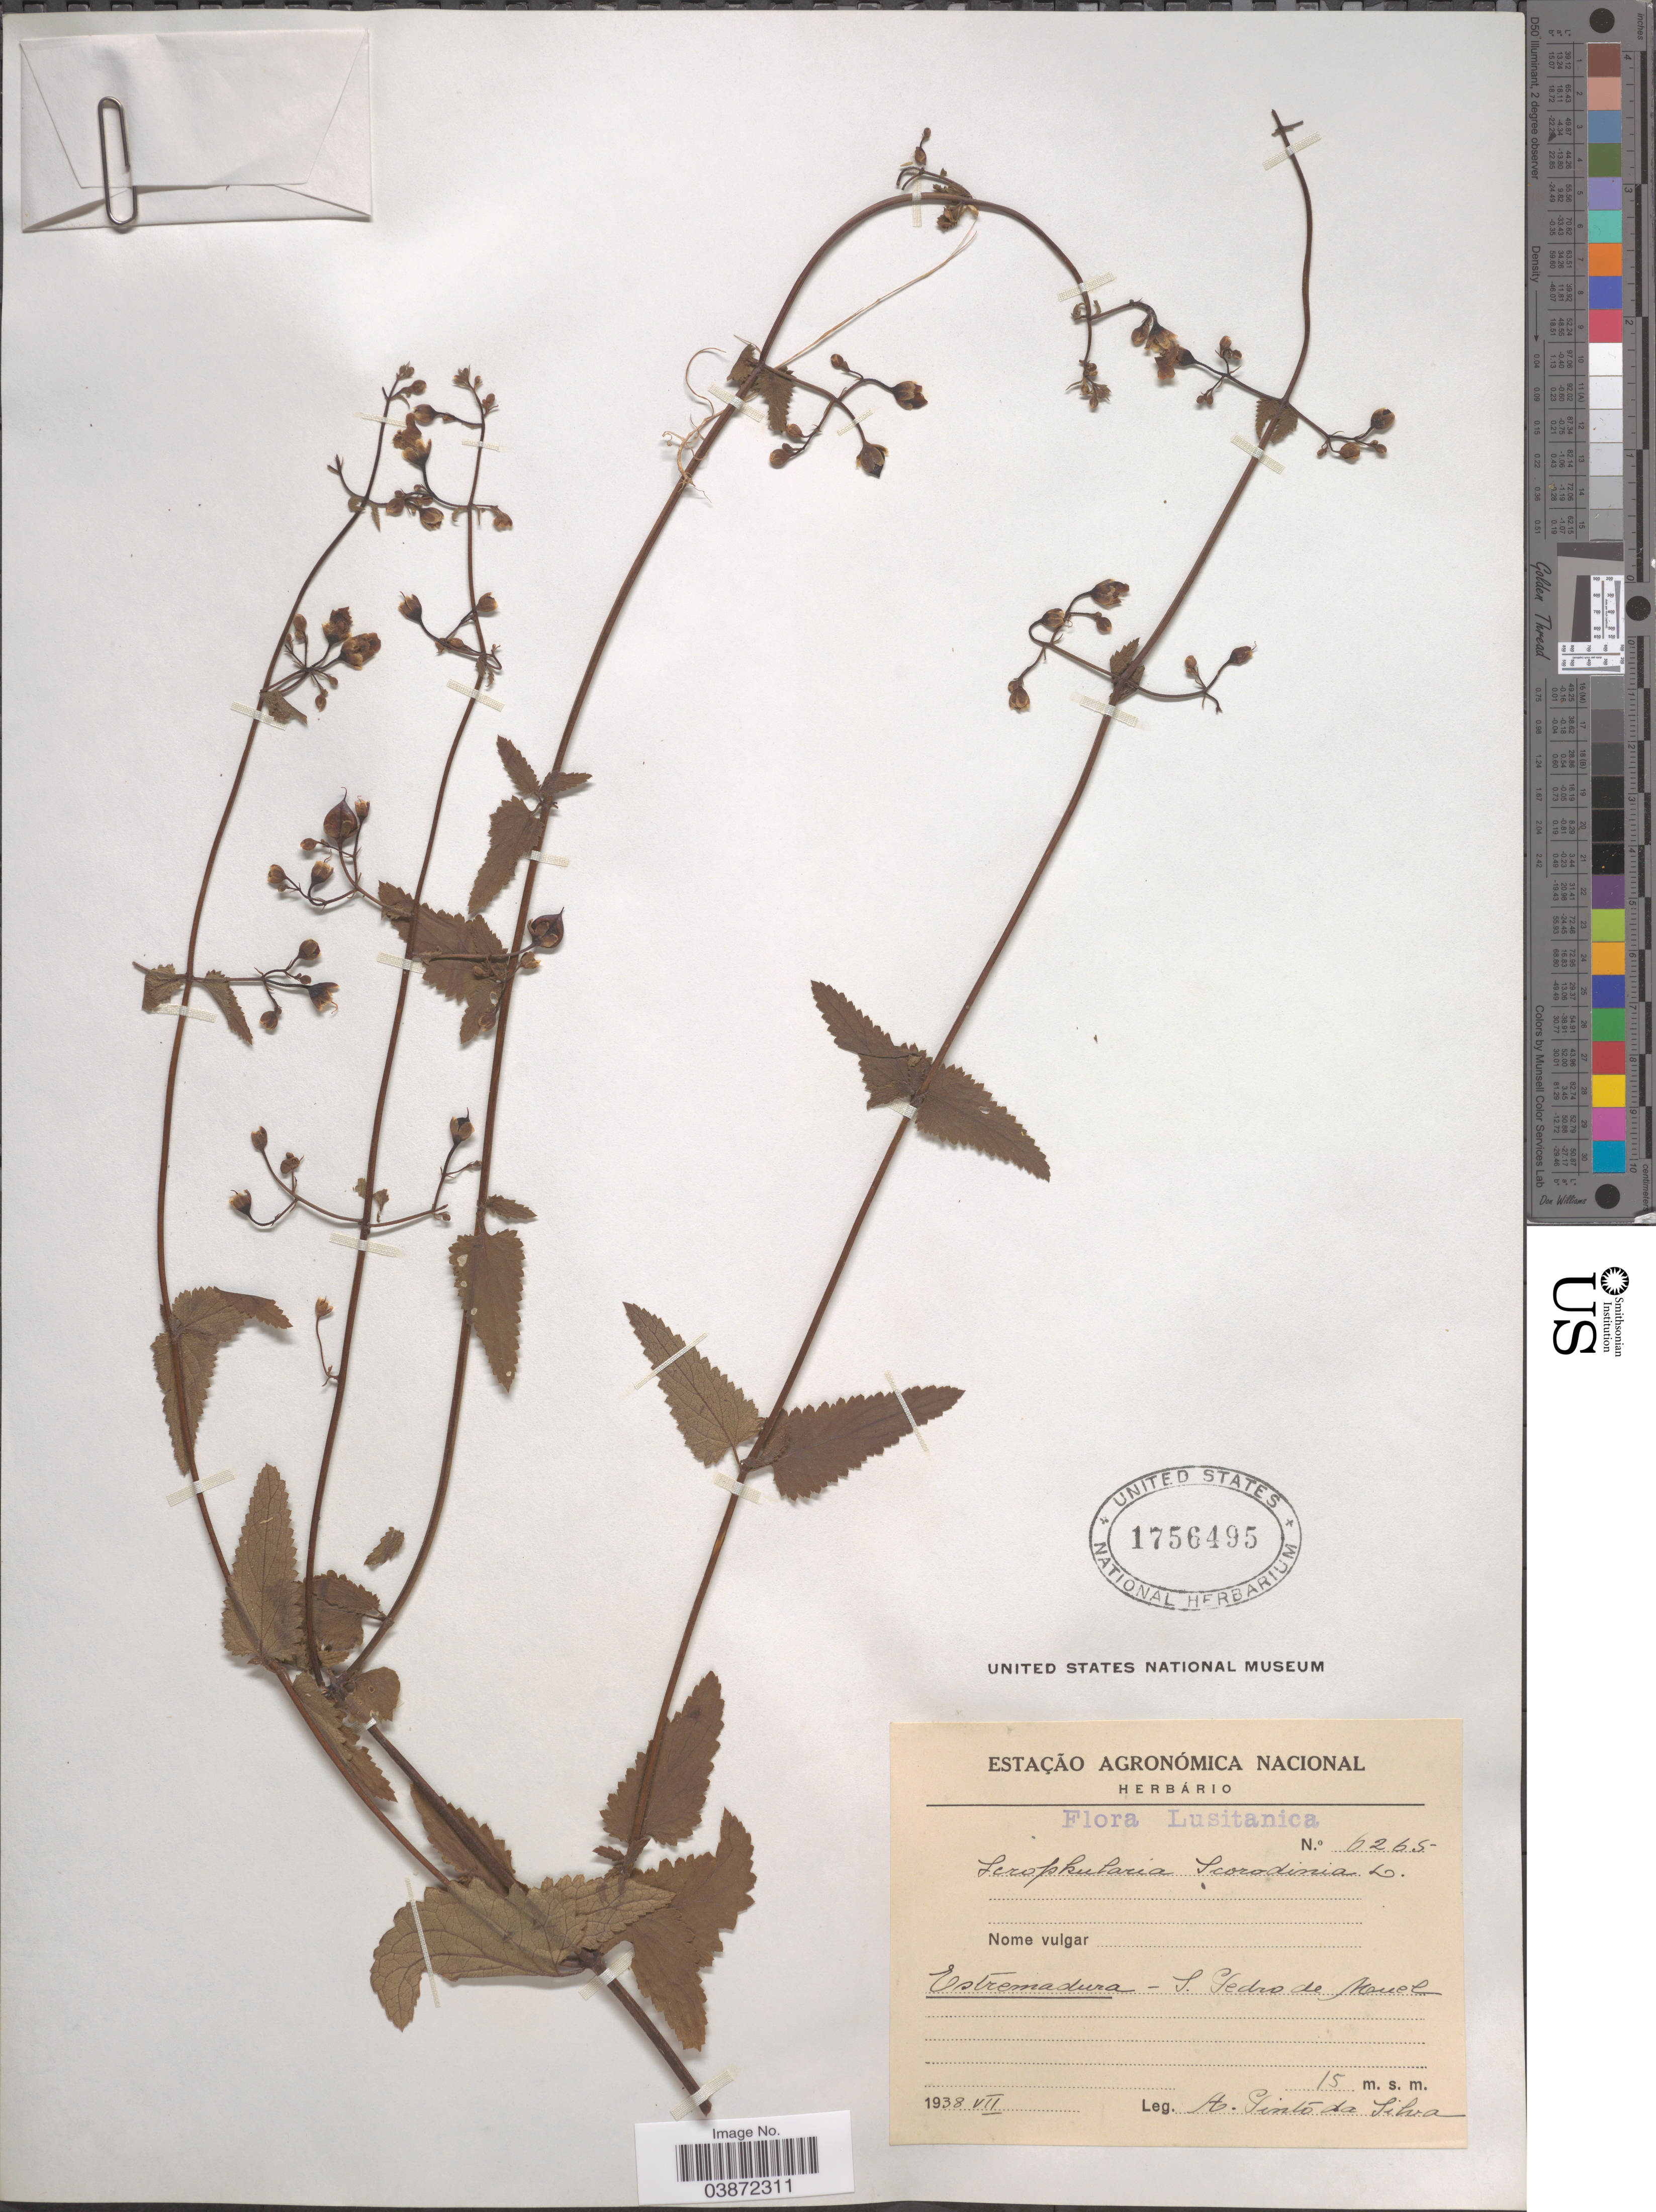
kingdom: Plantae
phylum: Tracheophyta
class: Magnoliopsida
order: Lamiales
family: Scrophulariaceae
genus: Scrophularia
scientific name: Scrophularia scorodonia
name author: L.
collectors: A. Pinto da Silva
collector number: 6265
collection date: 1938-07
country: Portugal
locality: Estremadura - S. Pedro de Mauel.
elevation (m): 15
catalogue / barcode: US 1756495